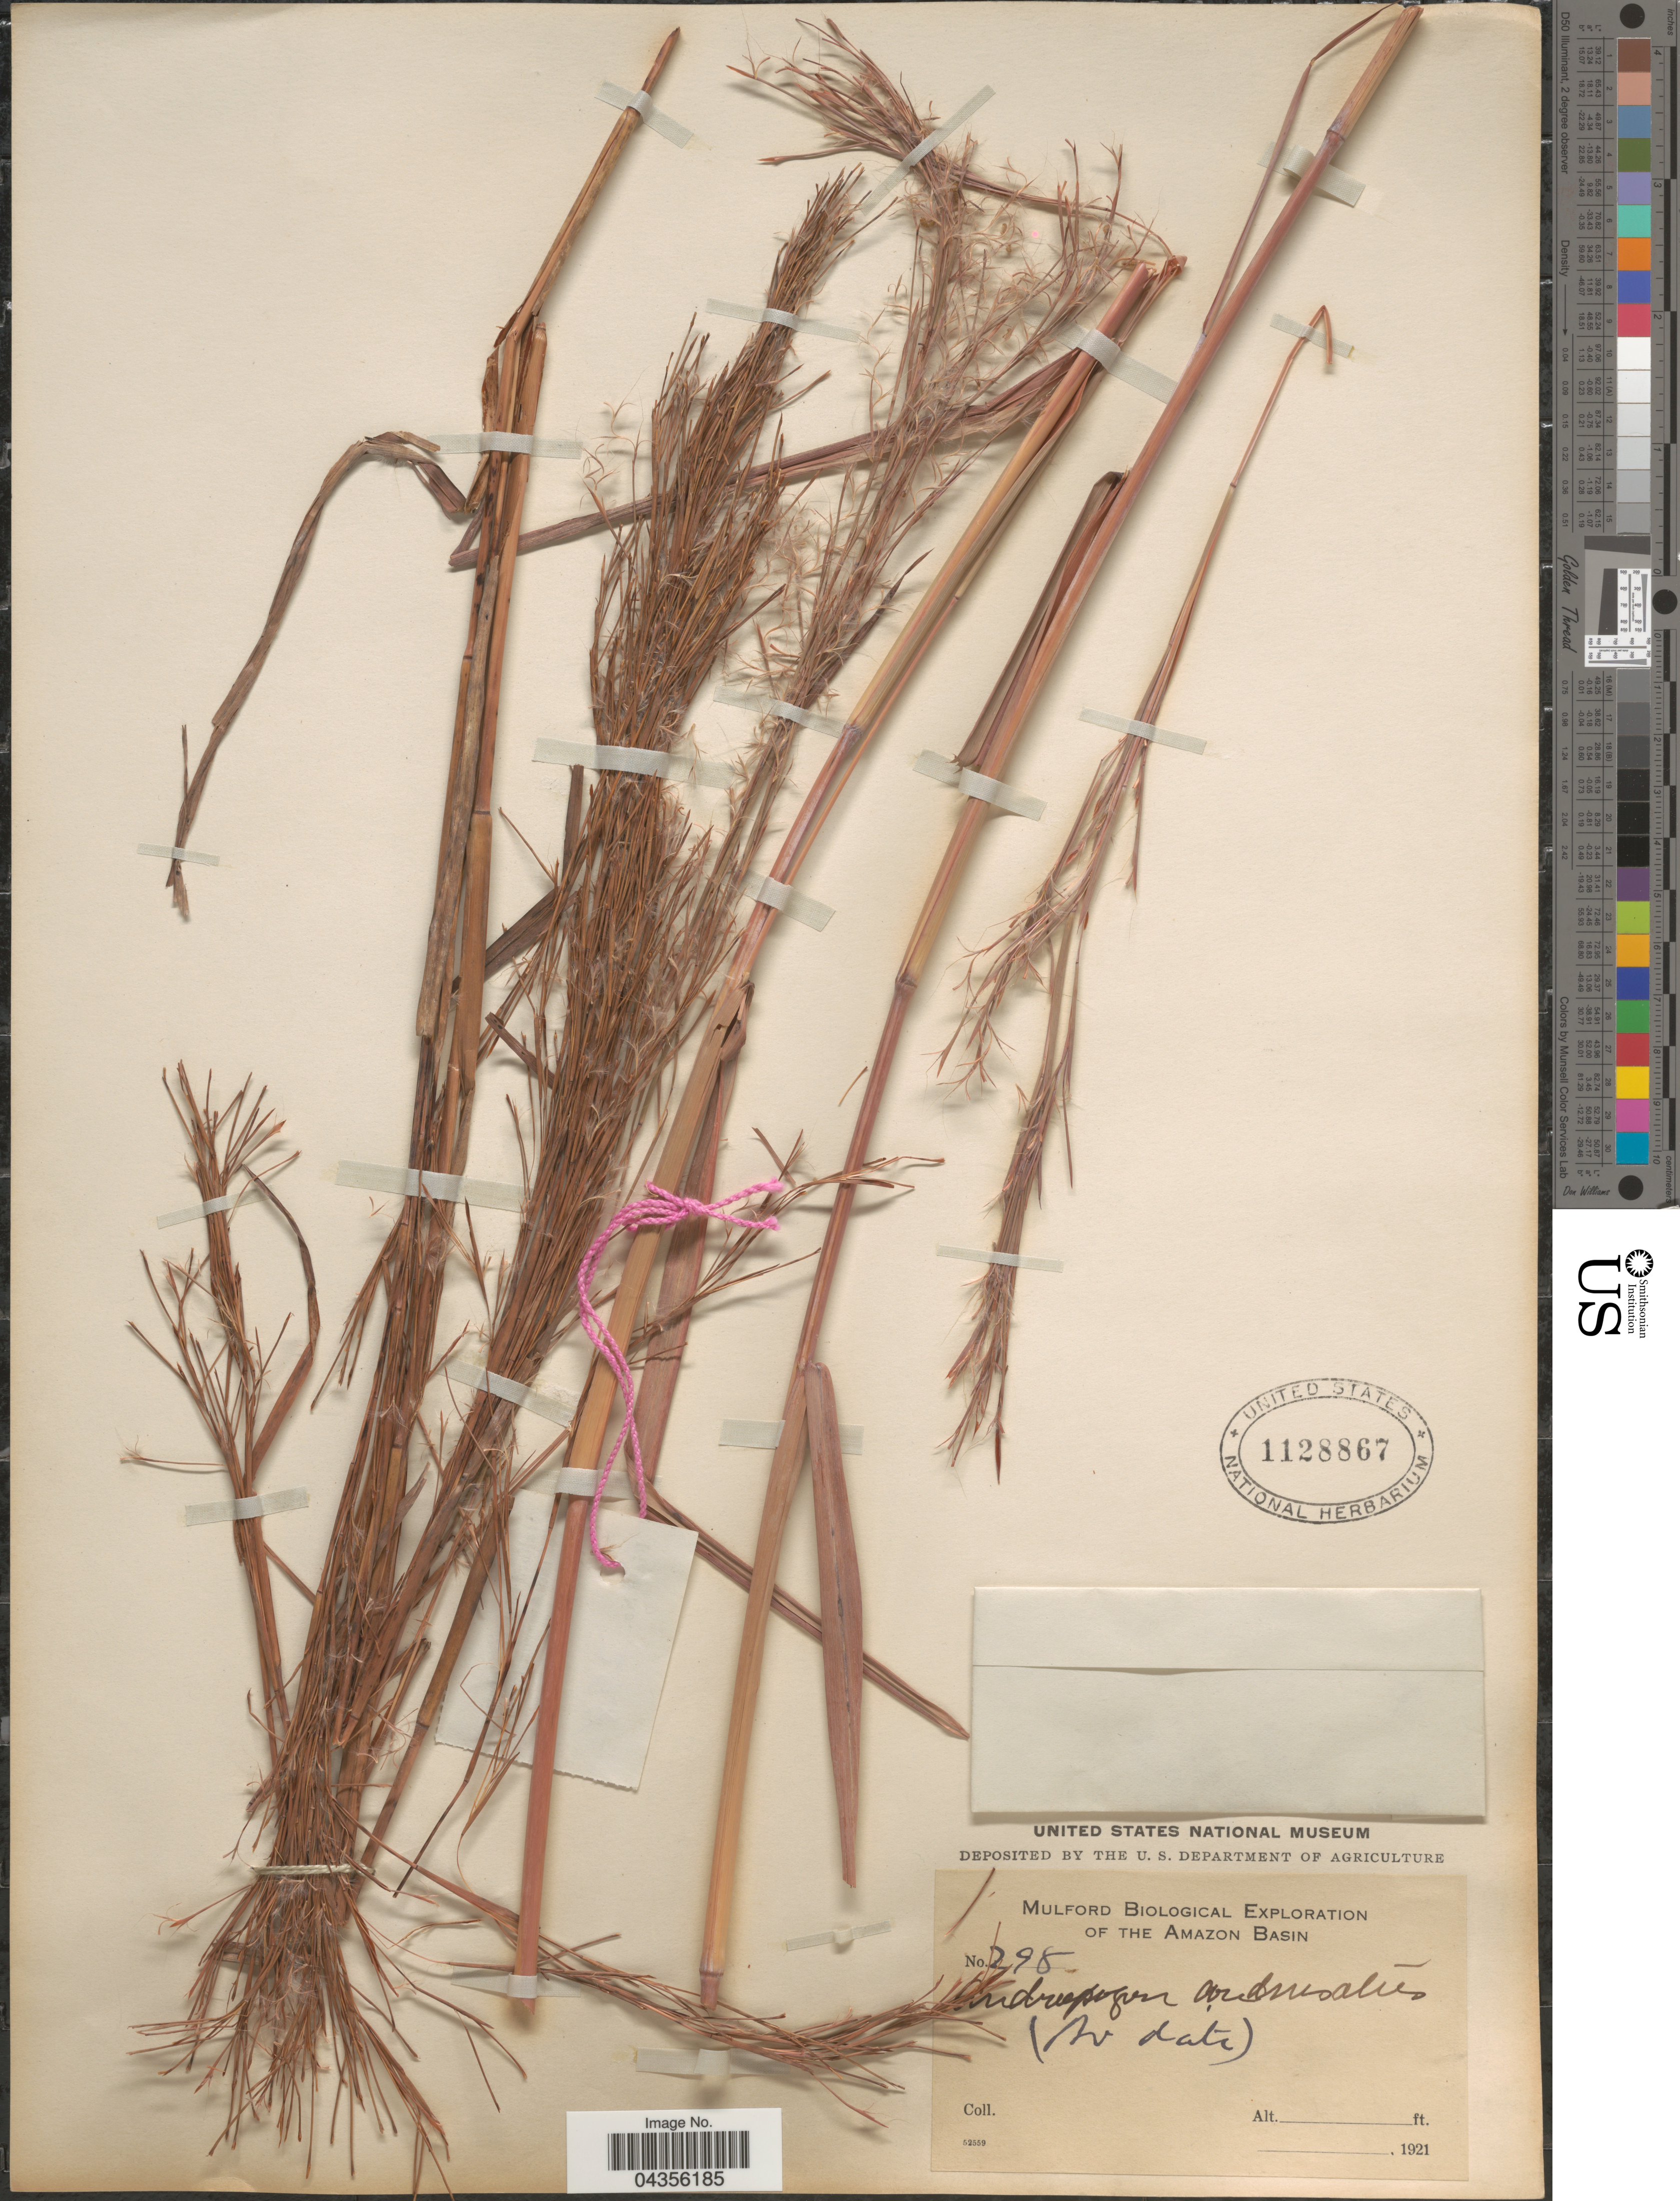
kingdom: Plantae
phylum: Tracheophyta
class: Liliopsida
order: Poales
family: Poaceae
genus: Schizachyrium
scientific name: Schizachyrium condensatum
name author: (Kunth) Nees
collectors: -. Mulford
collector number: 298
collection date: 1921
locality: Mulford Biological Exploration of the Amazon Basin.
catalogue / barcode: US 1128867